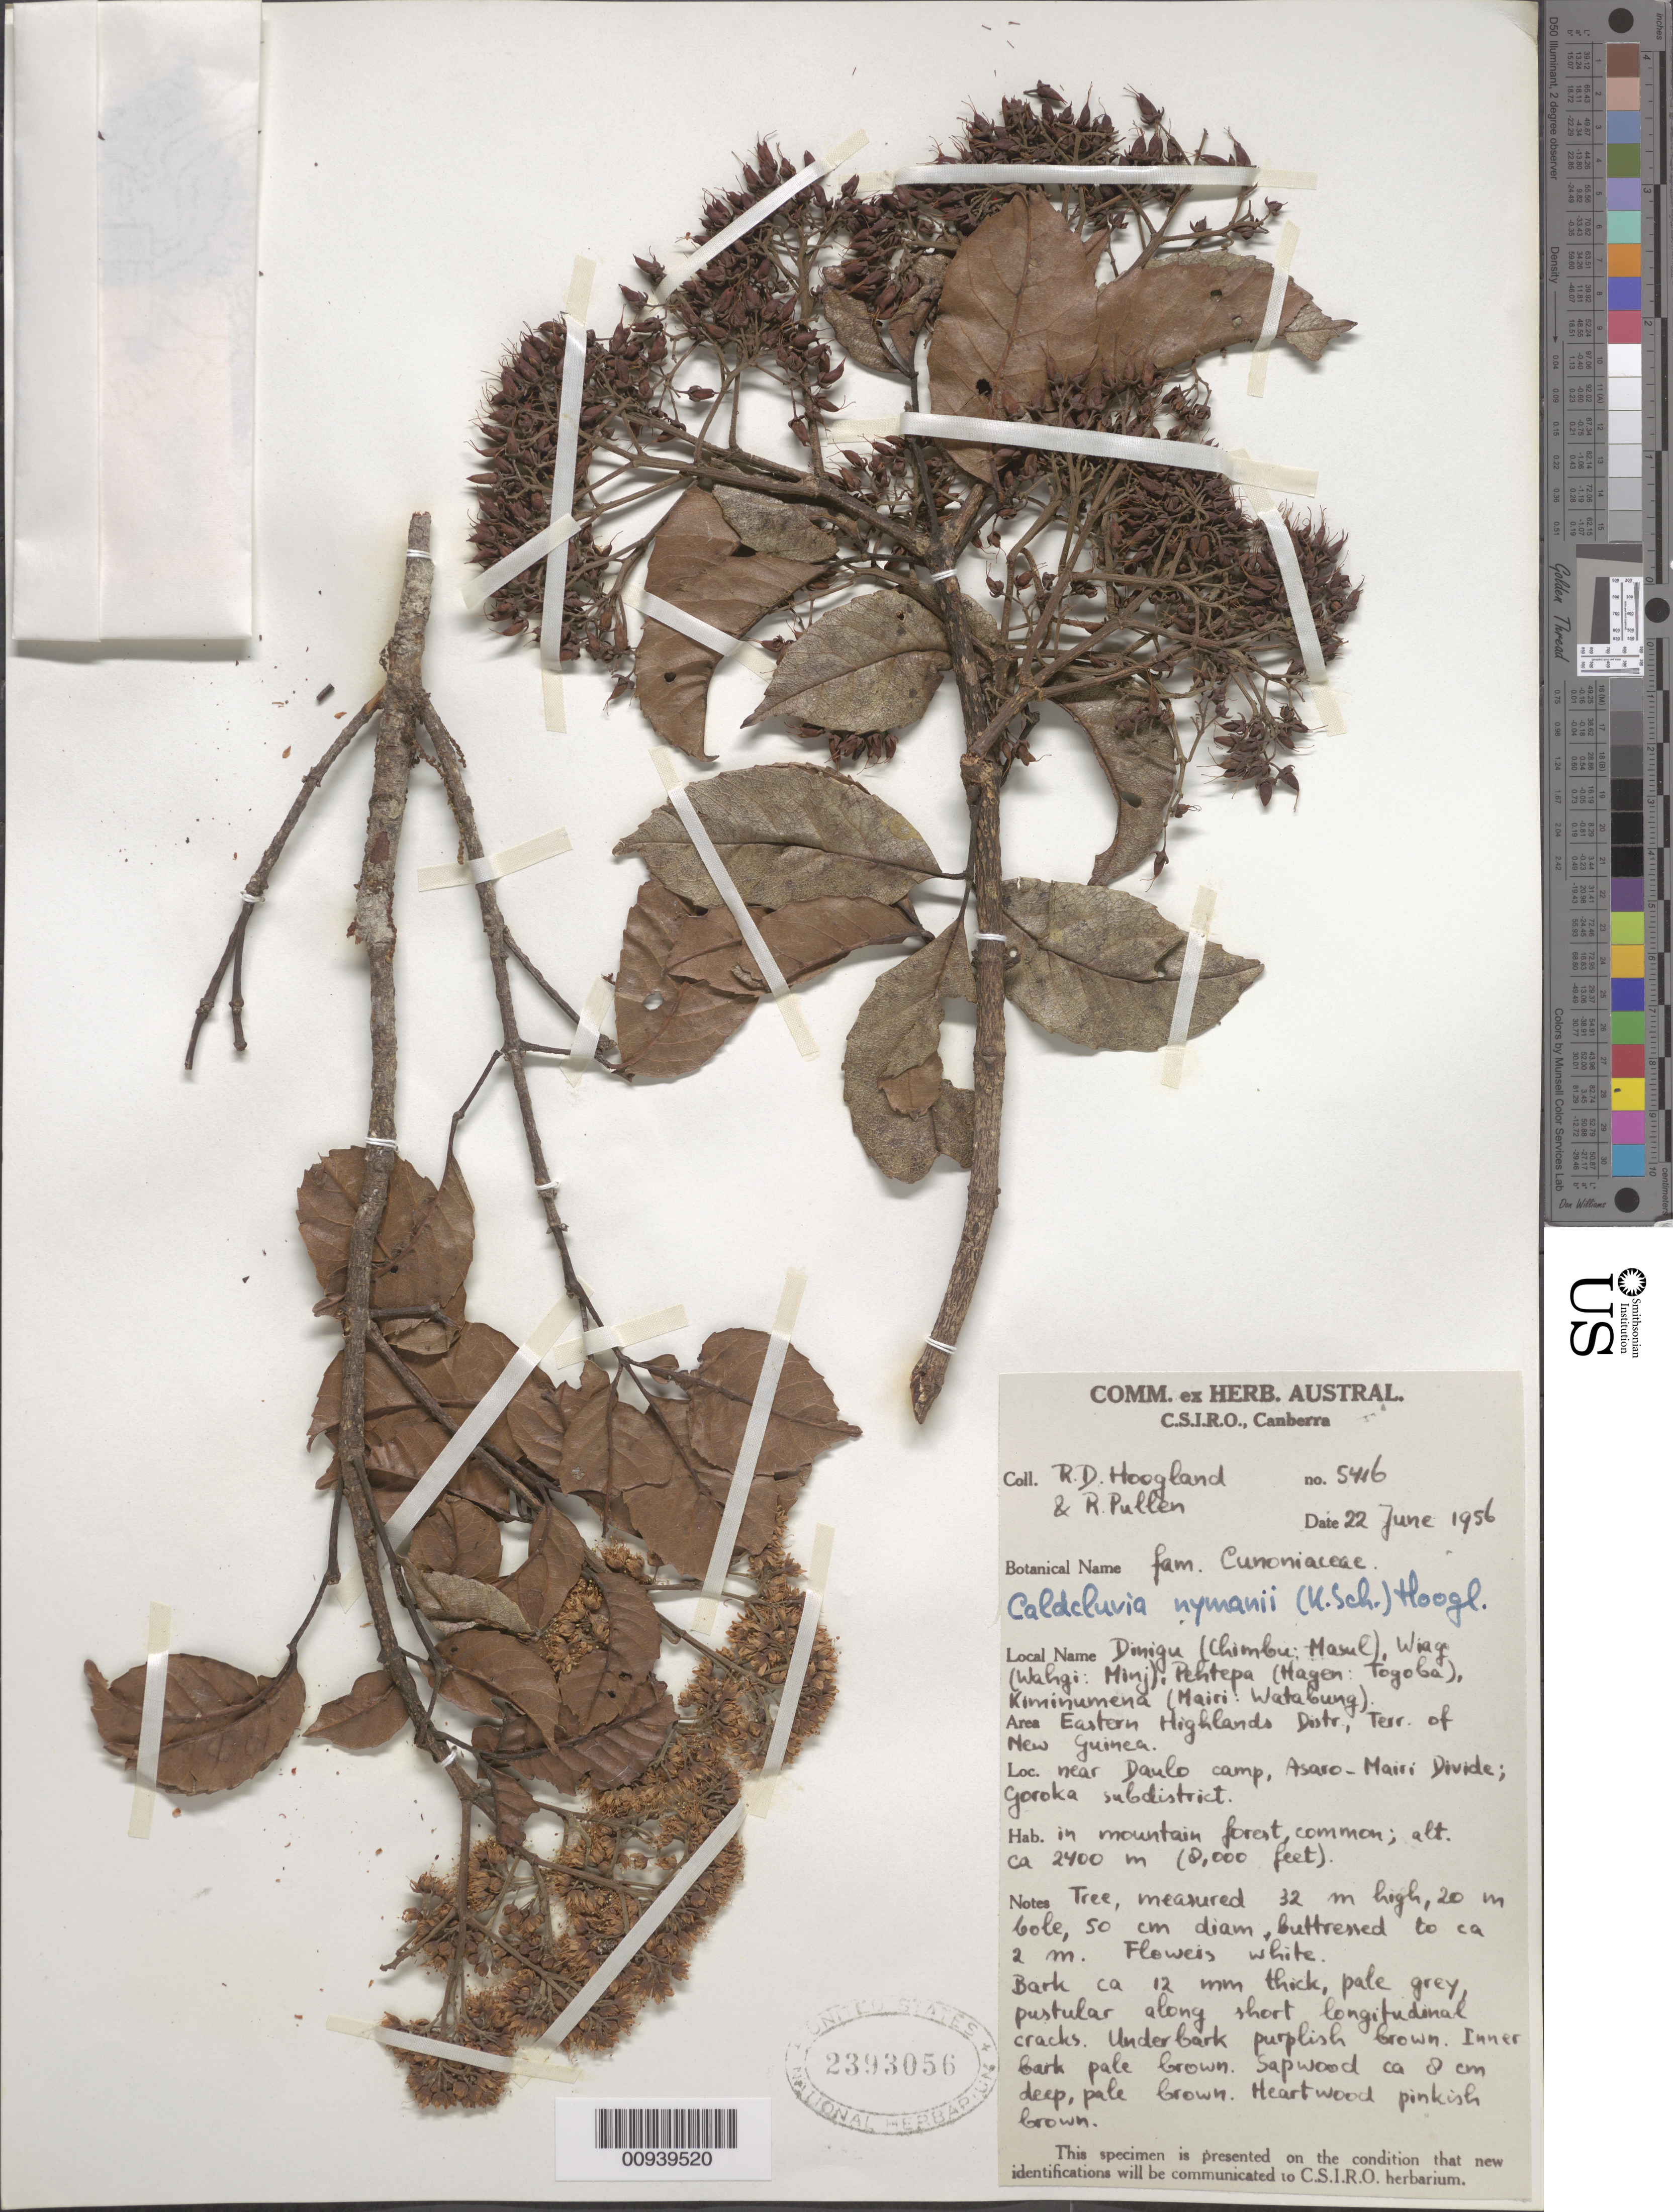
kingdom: Plantae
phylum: Tracheophyta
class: Magnoliopsida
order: Oxalidales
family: Cunoniaceae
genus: Opocunonia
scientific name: Opocunonia nymanii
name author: (K. Schum.) Schltr.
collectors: R. D. Hoogland & R. Pullen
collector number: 5416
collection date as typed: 22 Jun 1956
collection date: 1956-06-22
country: Papua New Guinea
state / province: Eastern Highlands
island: New Guinea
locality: Goroka subdistrict, near Daulo camp, Asaro-Mairi Divide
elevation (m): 2400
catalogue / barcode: US 2393056